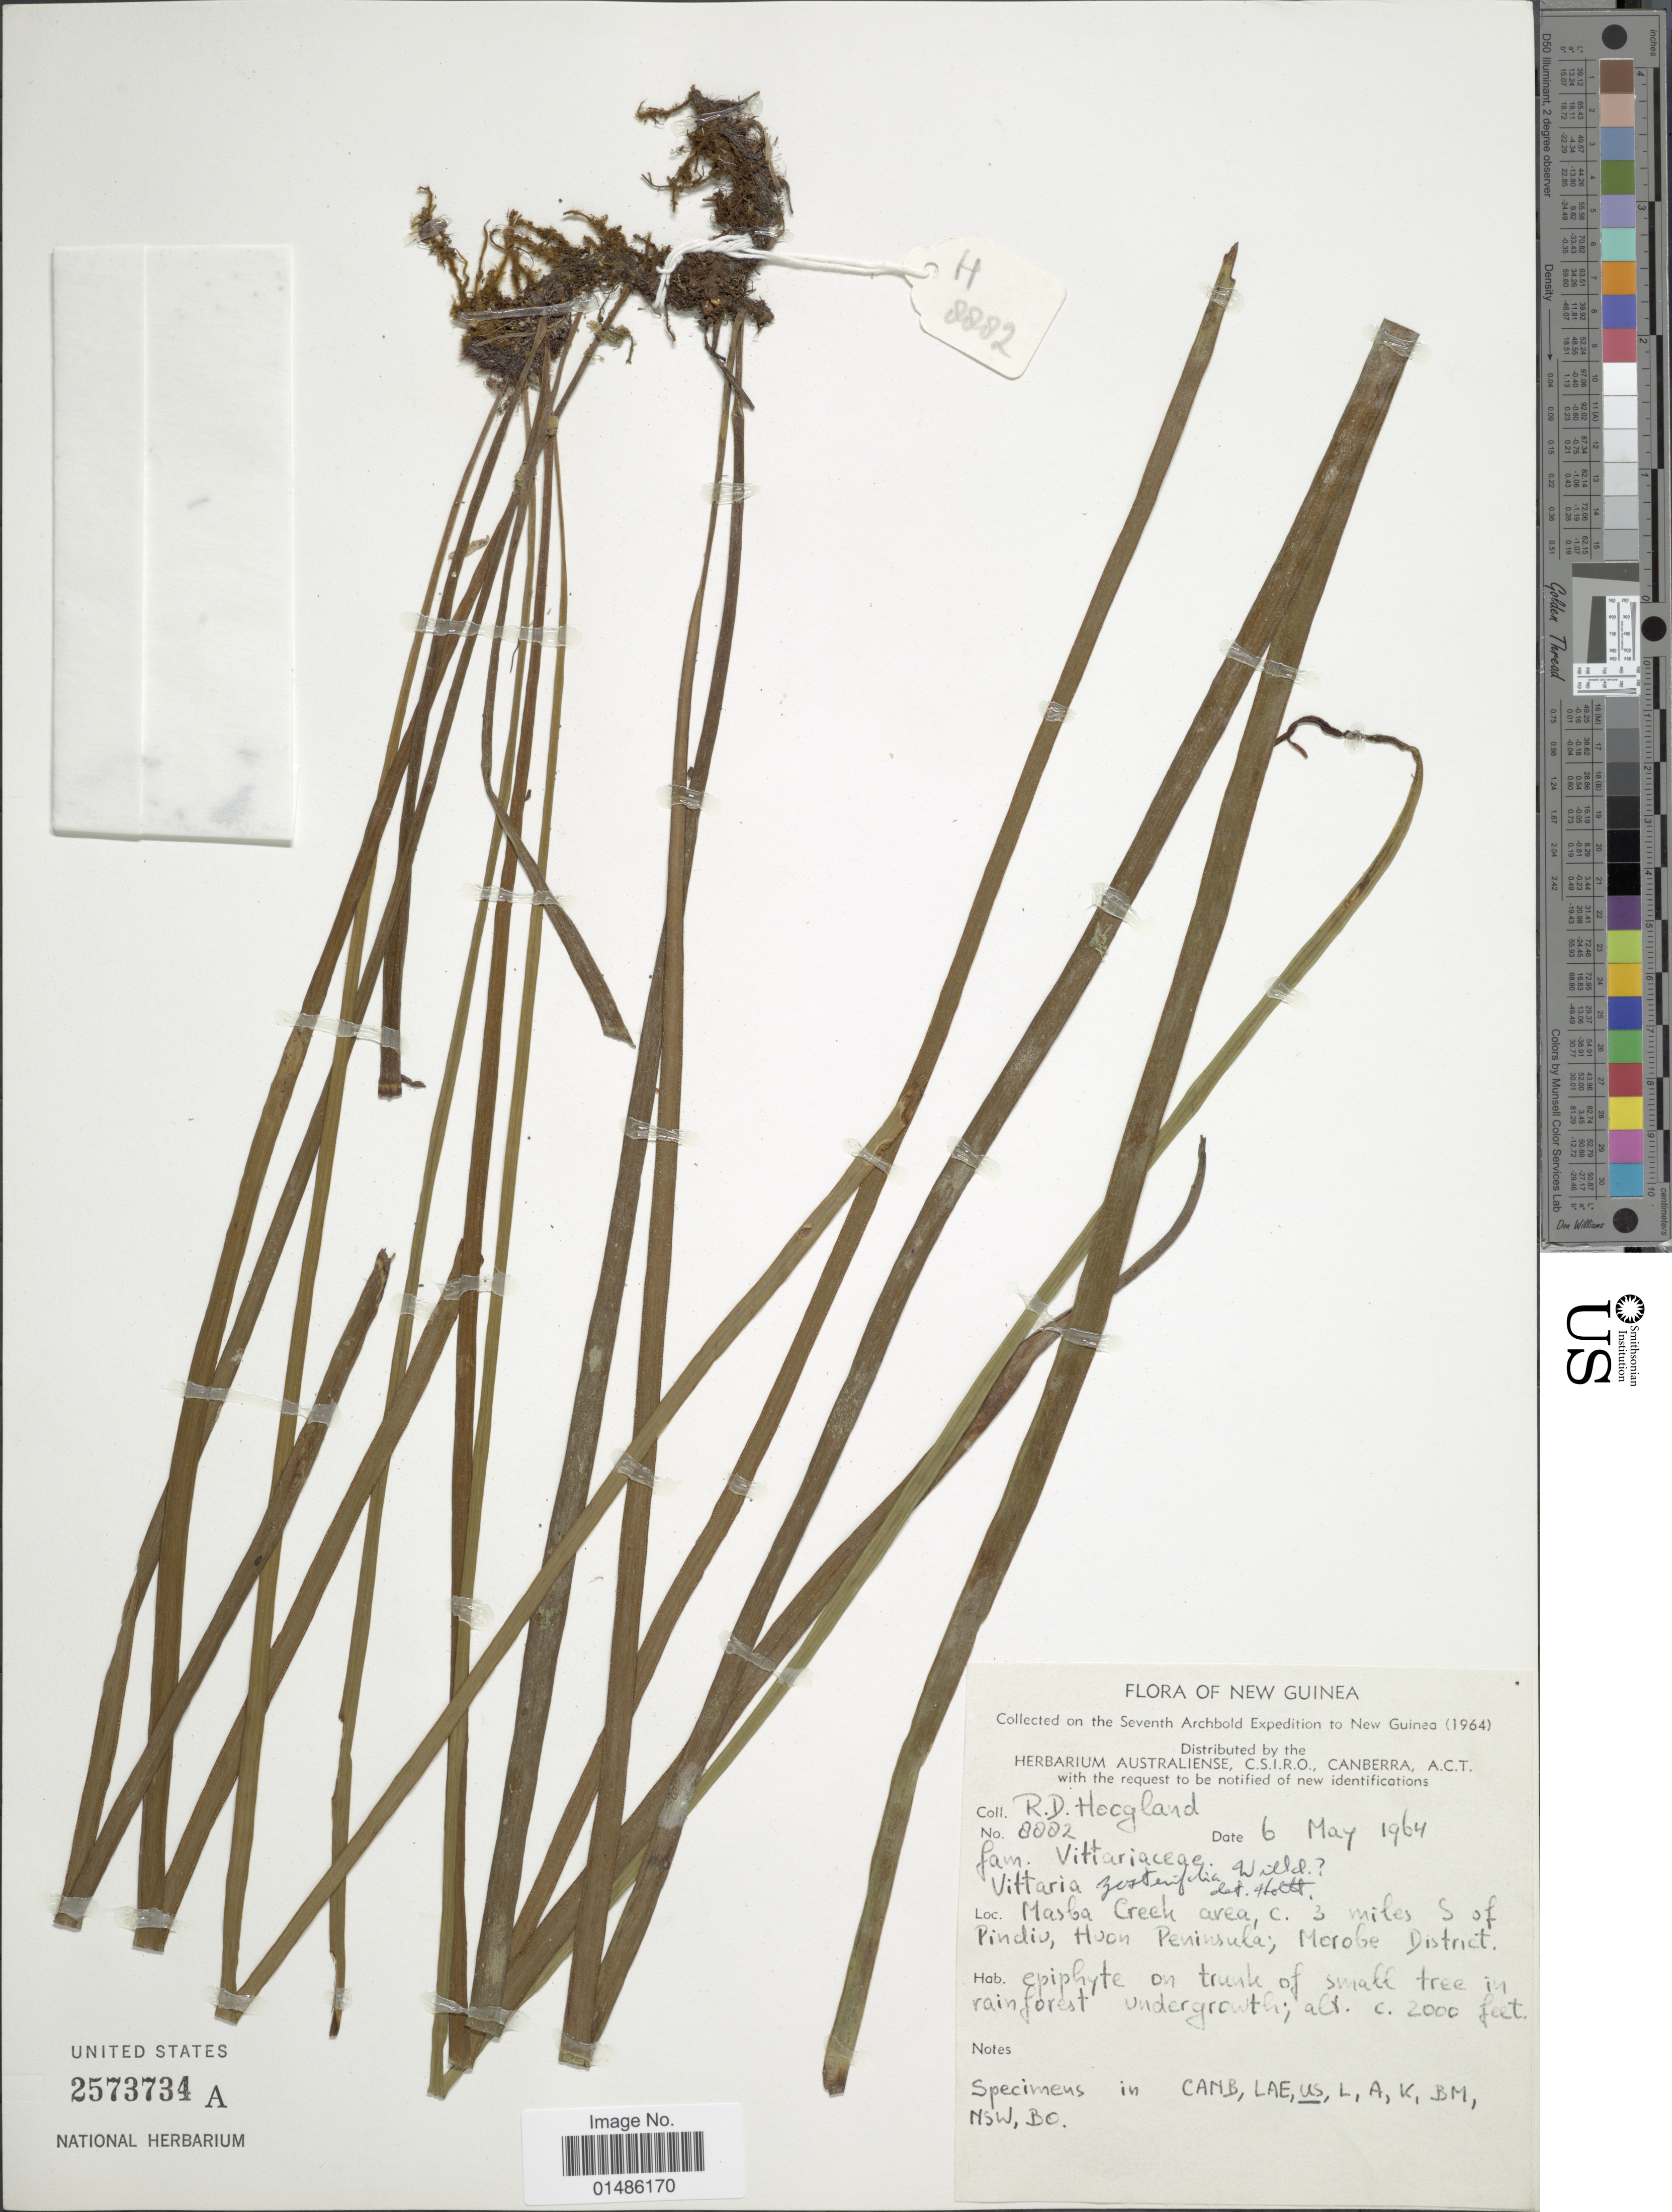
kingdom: Plantae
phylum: Tracheophyta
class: Polypodiopsida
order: Polypodiales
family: Pteridaceae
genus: Haplopteris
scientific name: Haplopteris zosterifolia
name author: (Willd.) E.H. Crane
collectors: R. D. Hoogland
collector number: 8882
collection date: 1964-05-06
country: Papua New Guinea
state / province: Morobe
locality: New Guinea. Masba Creek area, c. 3 miles S of Pindio, Huon Peninsula.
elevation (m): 610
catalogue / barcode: US 2573734A